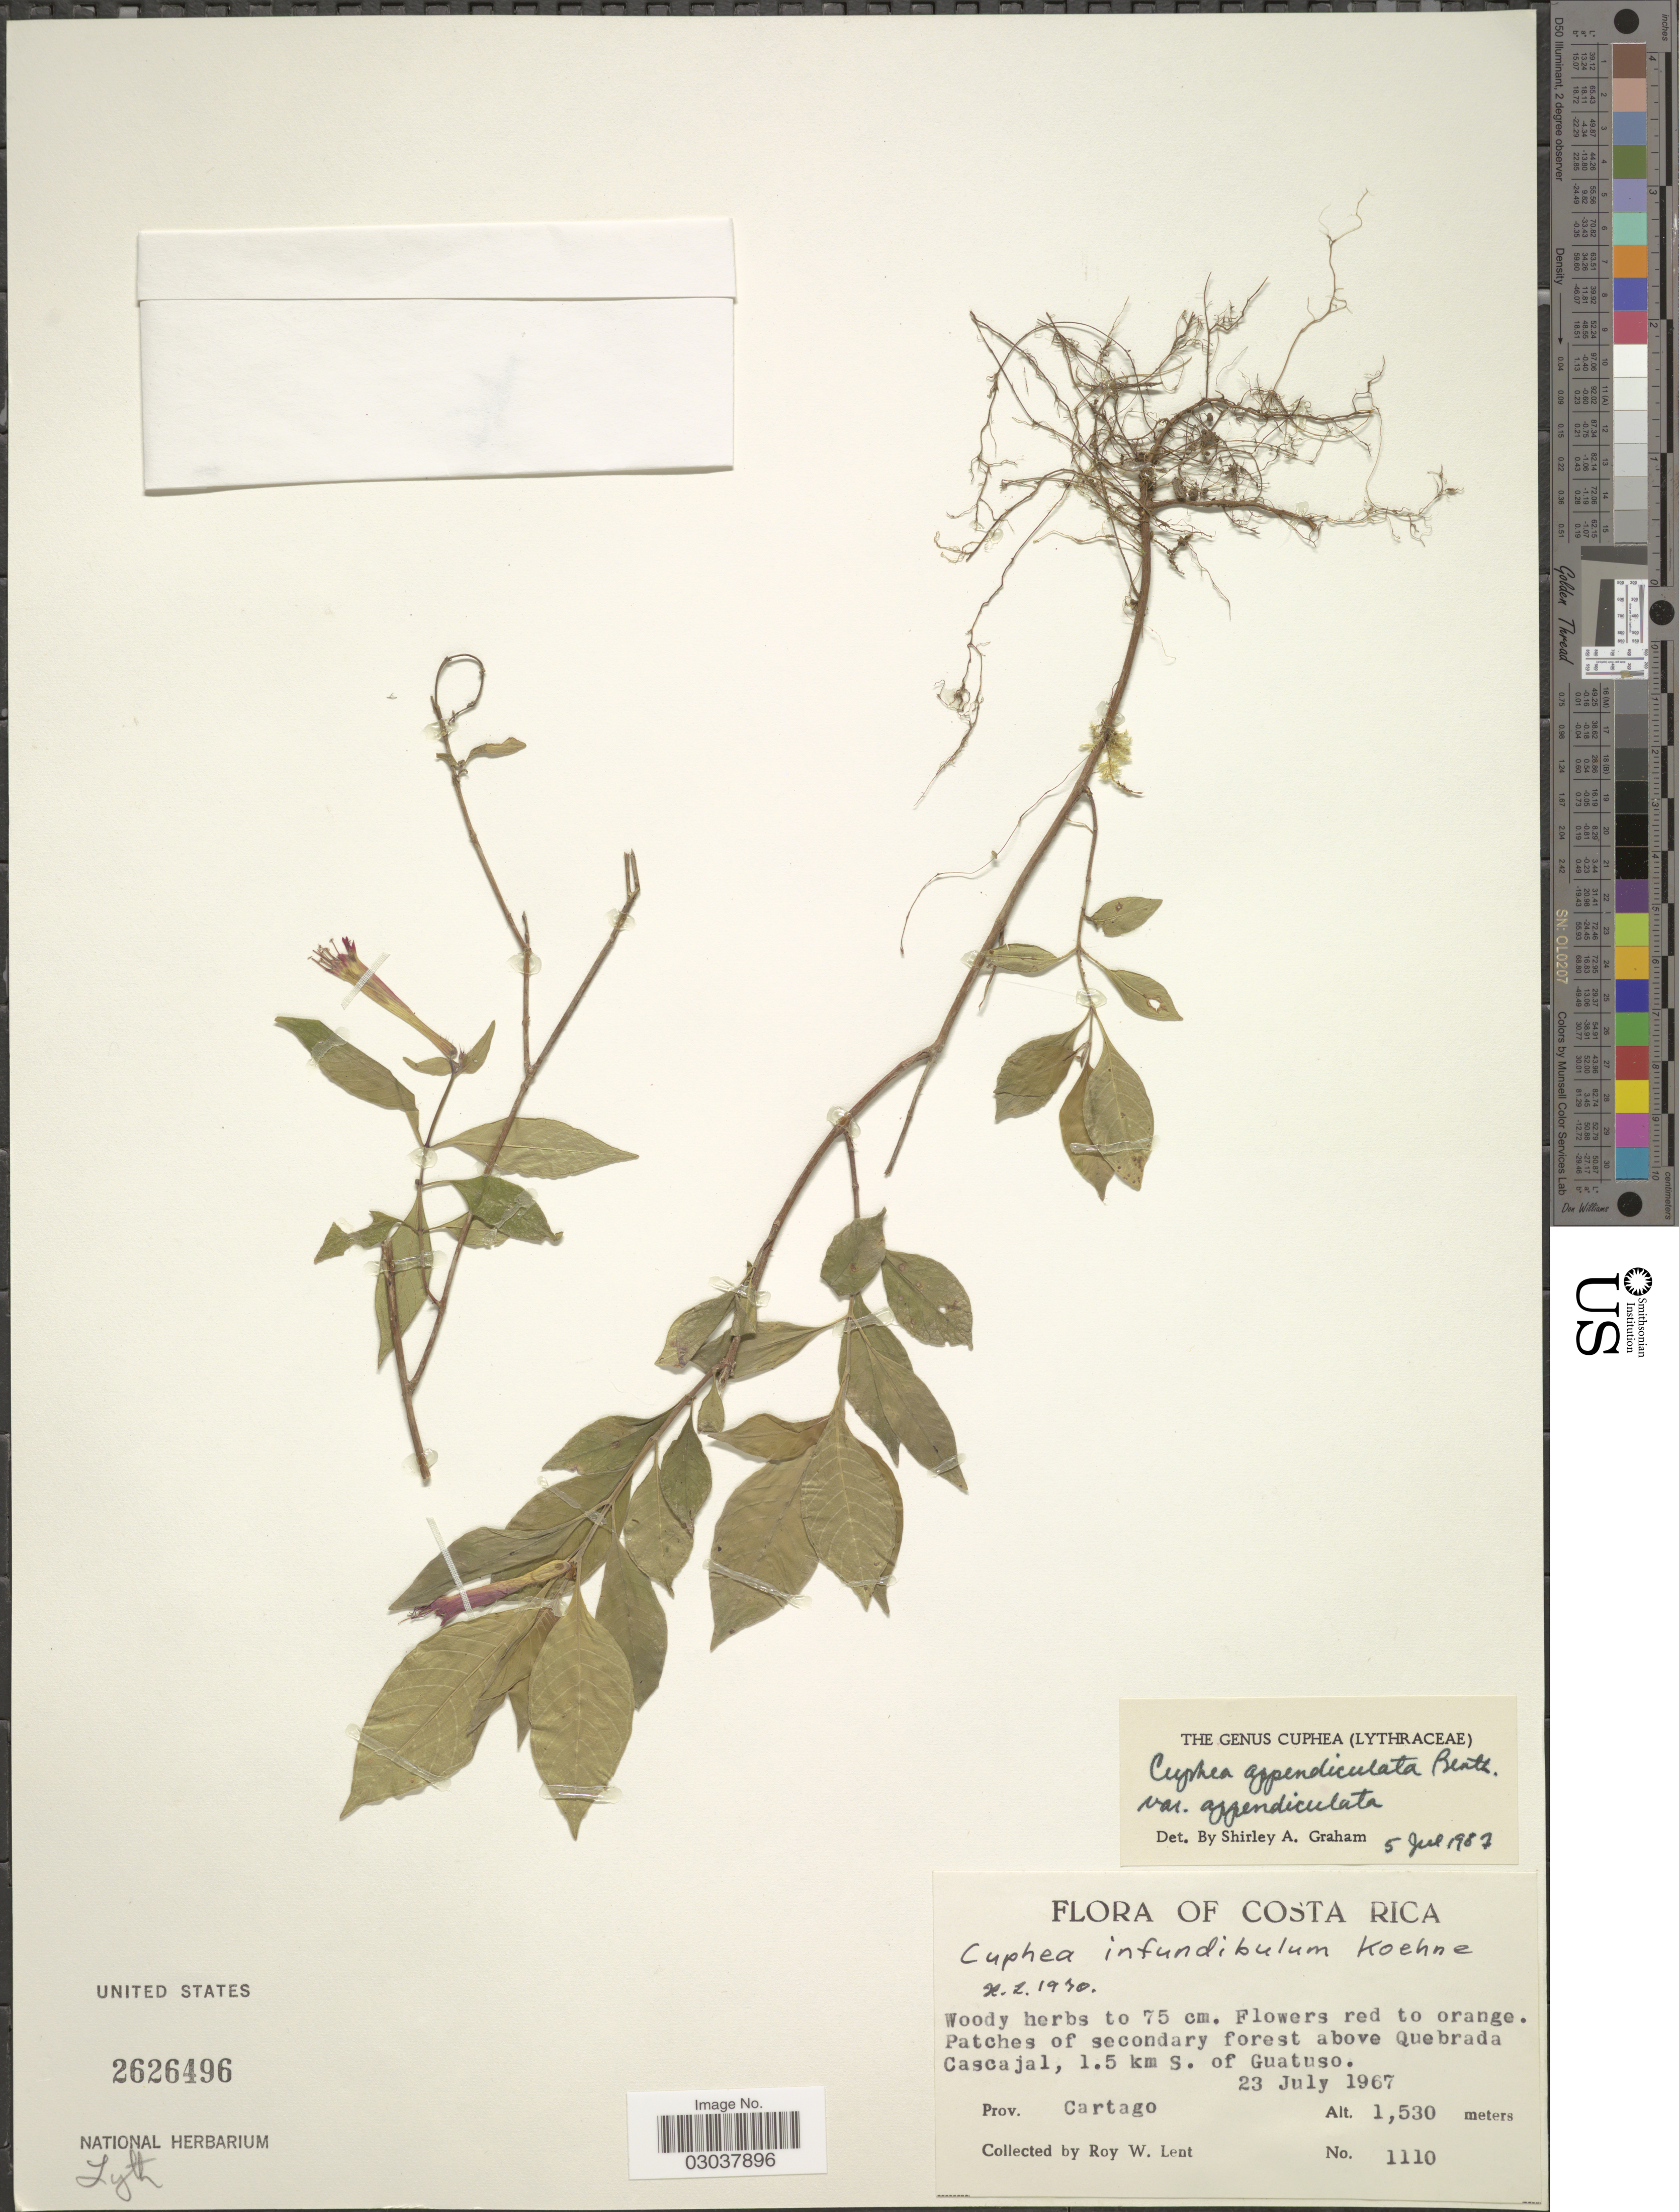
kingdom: Plantae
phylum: Tracheophyta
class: Magnoliopsida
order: Myrtales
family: Lythraceae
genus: Cuphea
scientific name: Cuphea appendiculata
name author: Benth.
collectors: R. W. Lent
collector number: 1110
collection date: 1967-07-23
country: Costa Rica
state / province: Cartago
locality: Patches of secondary forest above Quebrada Cascajal, 1.5 km S. Guatuso. Prov. Cartago.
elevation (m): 1530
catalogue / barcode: US 2626496